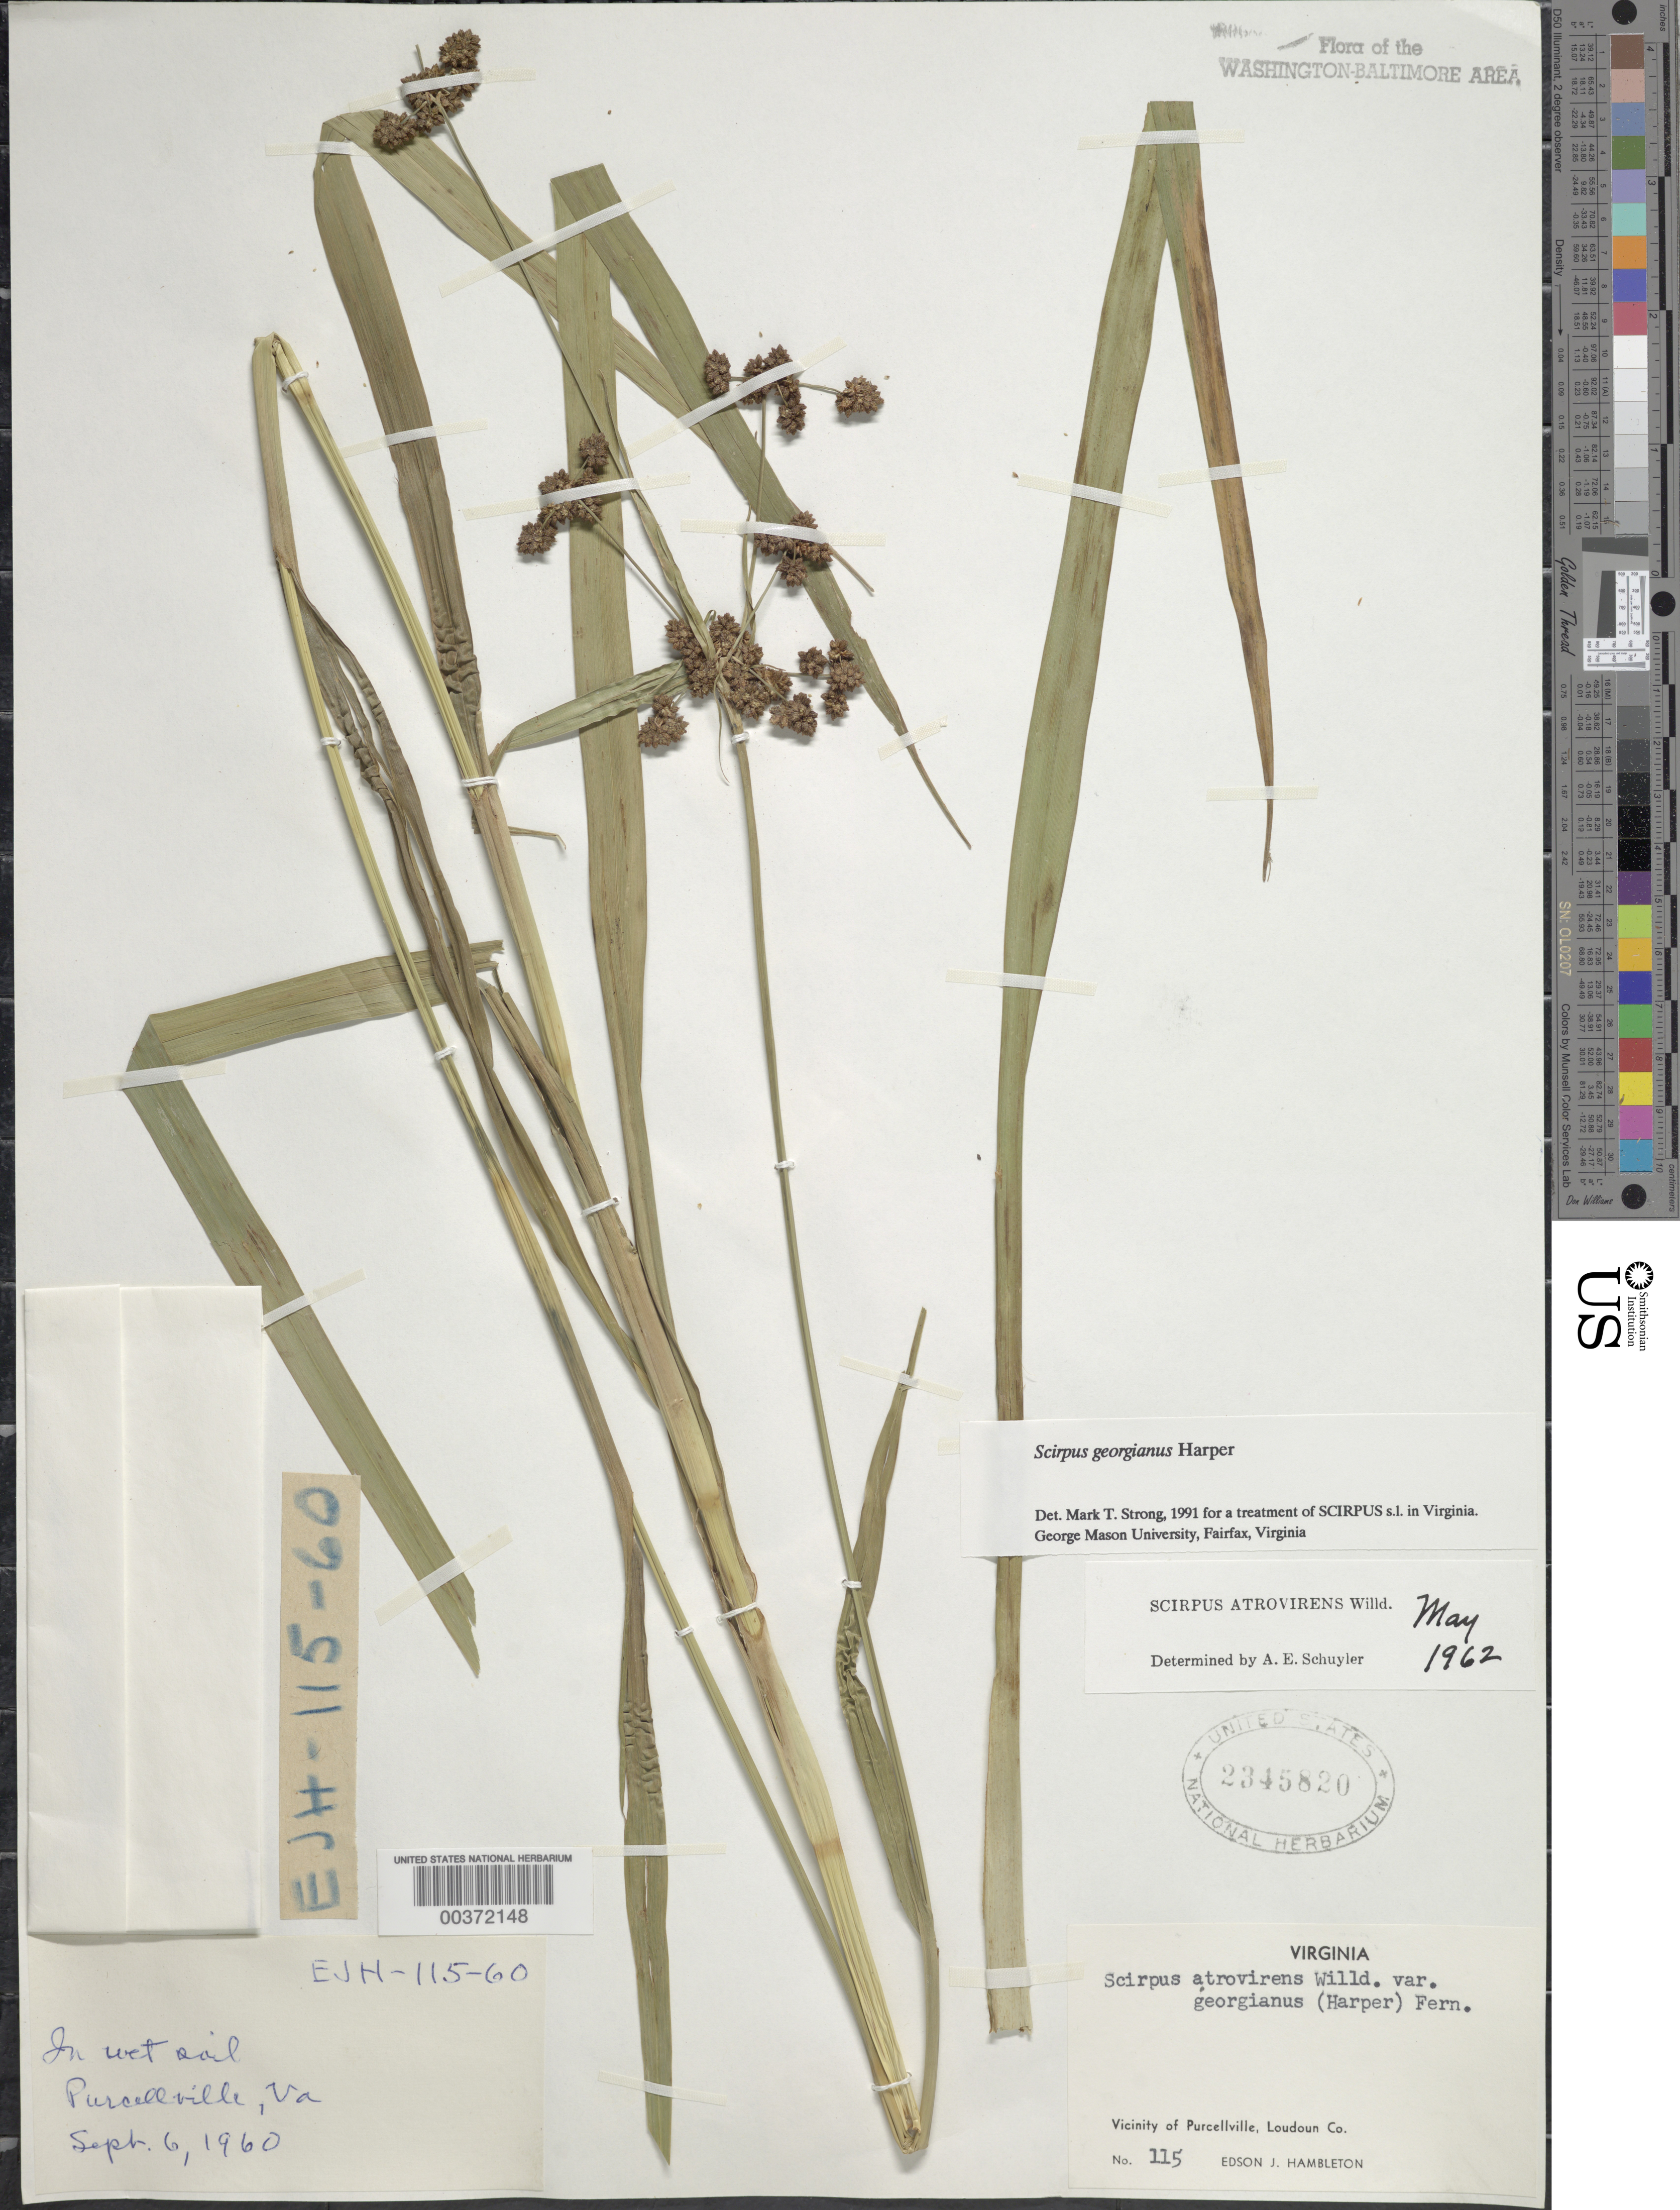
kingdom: Plantae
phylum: Tracheophyta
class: Liliopsida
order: Poales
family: Cyperaceae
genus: Scirpus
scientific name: Scirpus atrovirens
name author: Willd.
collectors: E. Hambleton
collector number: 115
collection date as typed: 06 Sep 1960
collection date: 1960-09-06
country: United States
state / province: Virginia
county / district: Loudoun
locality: Purcellville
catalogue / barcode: US 2345820